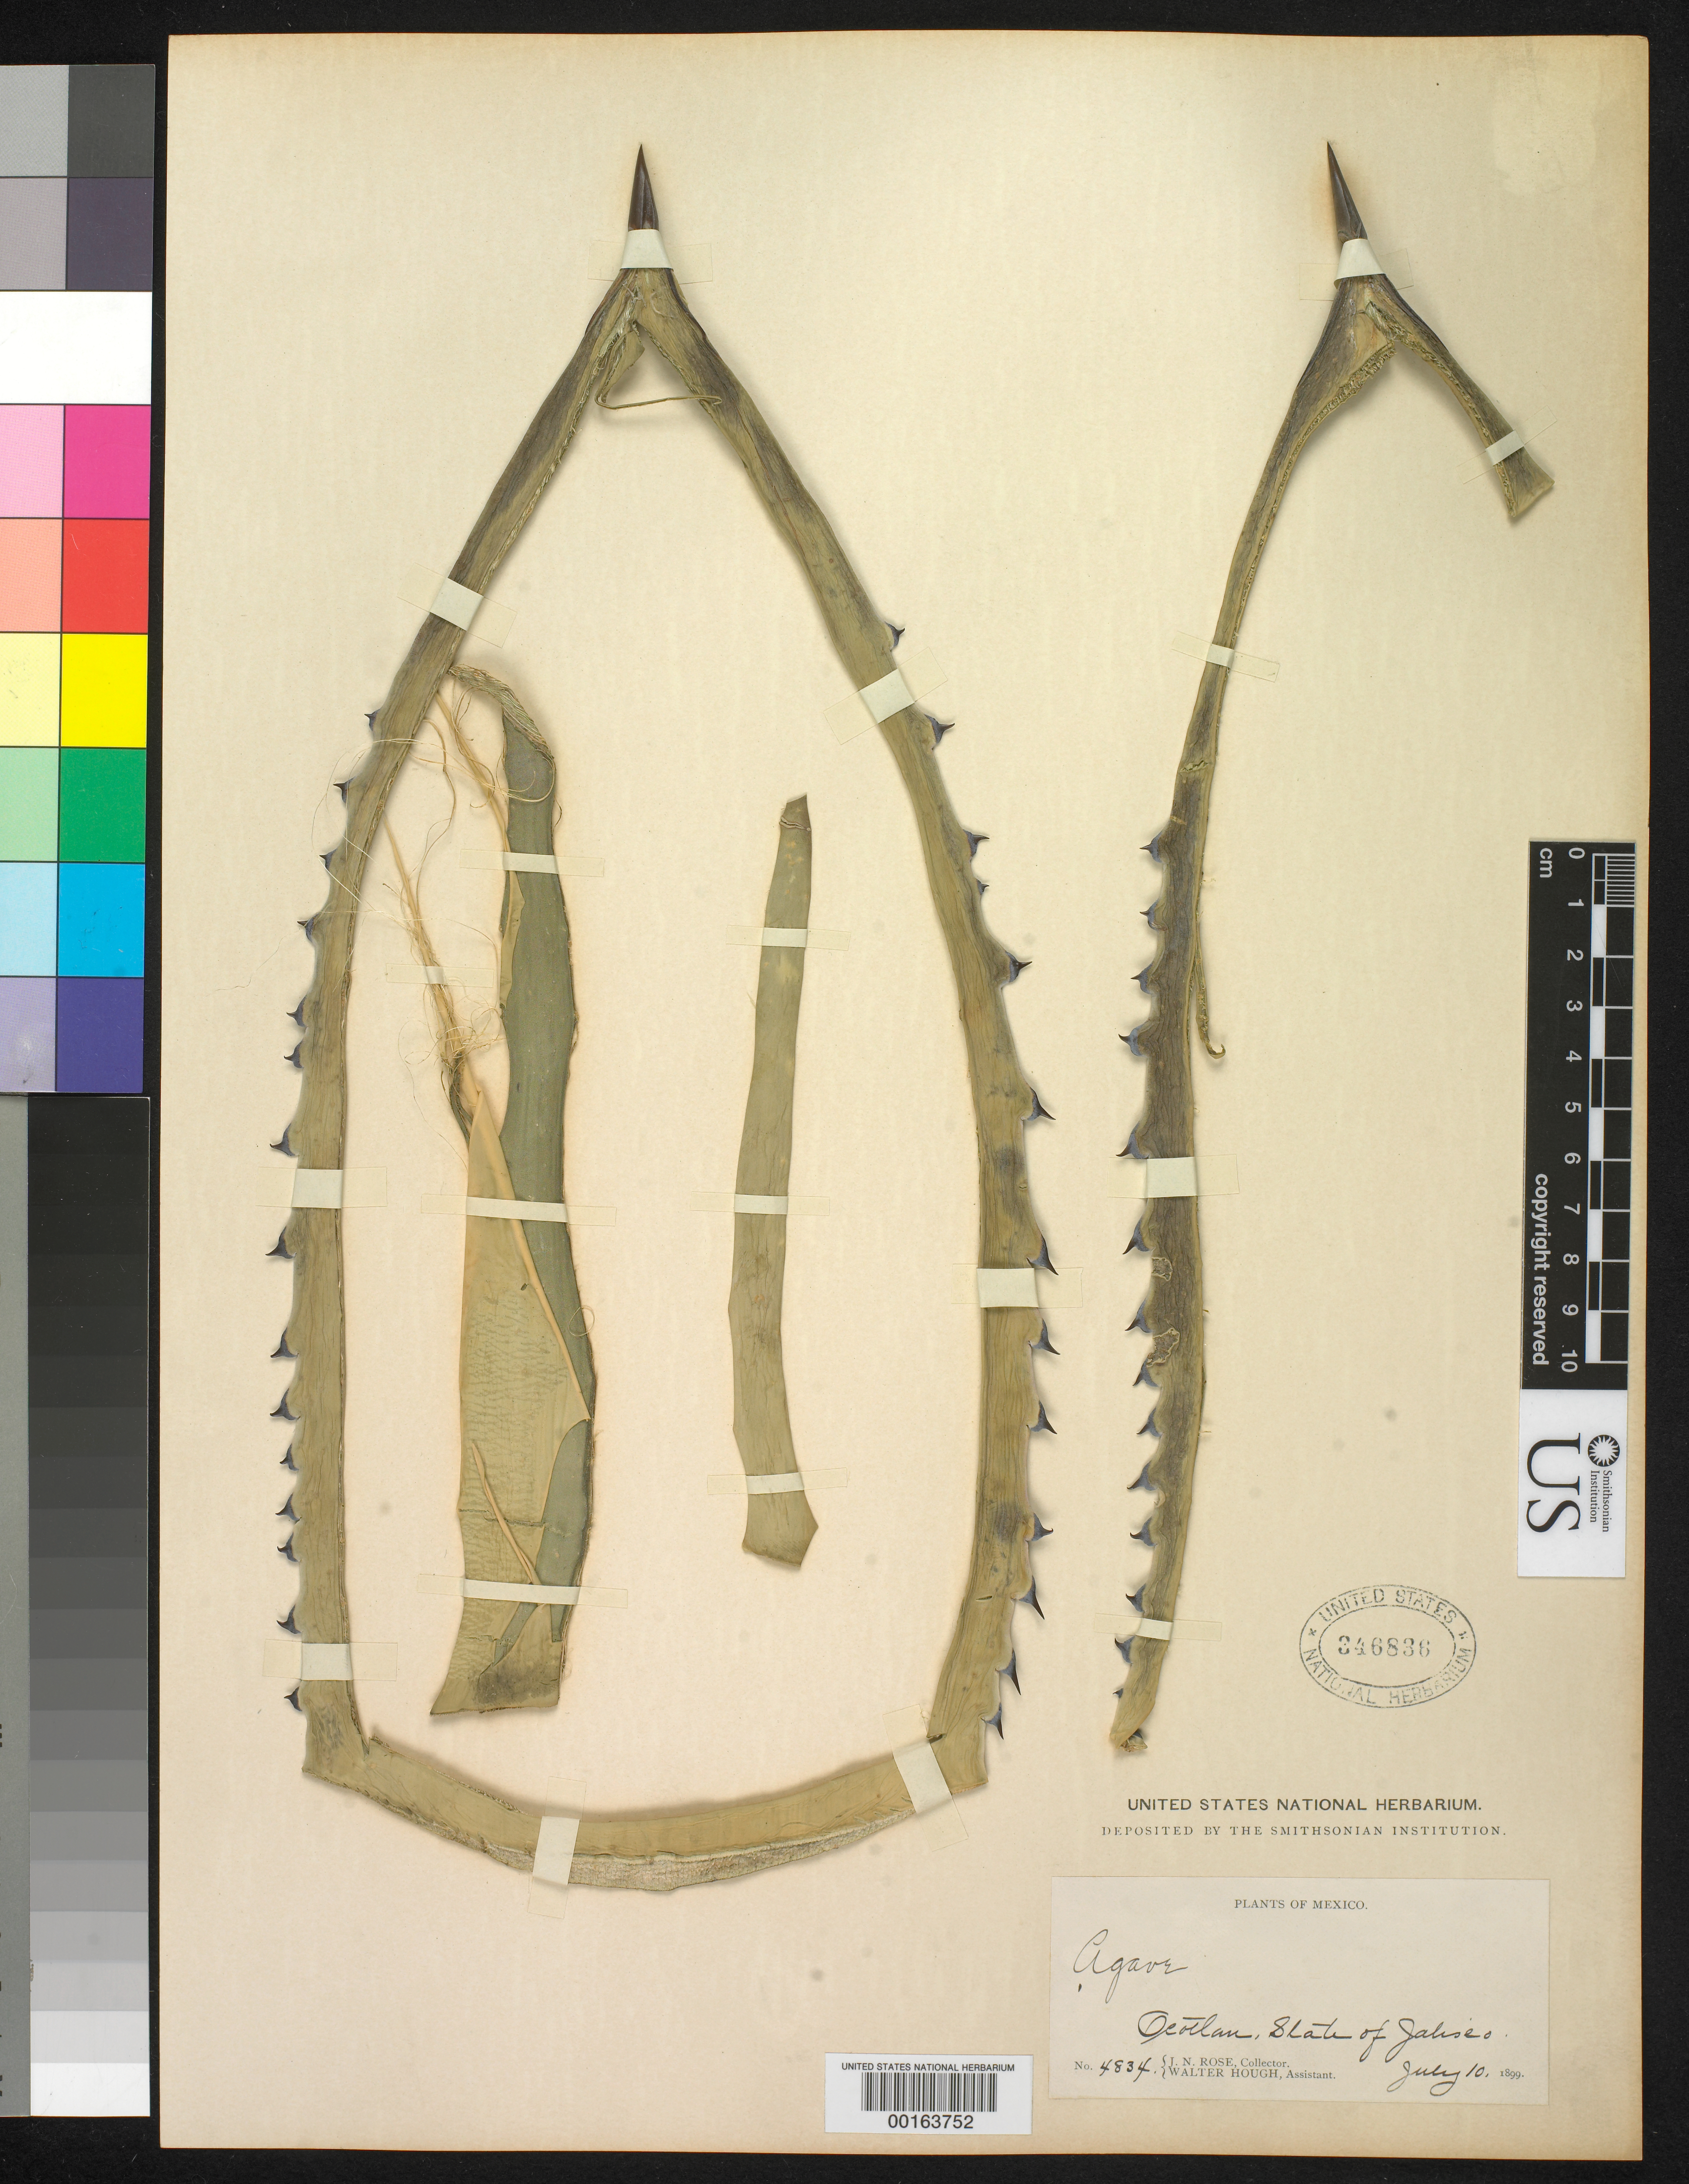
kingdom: Plantae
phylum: Tracheophyta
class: Liliopsida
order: Asparagales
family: Asparagaceae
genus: Agave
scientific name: Agave sp.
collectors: J. N. Rose & W. Hough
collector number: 4834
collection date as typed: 10 Jul 1899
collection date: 1899-07-10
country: Mexico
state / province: Jalisco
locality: Ocotlan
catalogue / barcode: US 346836